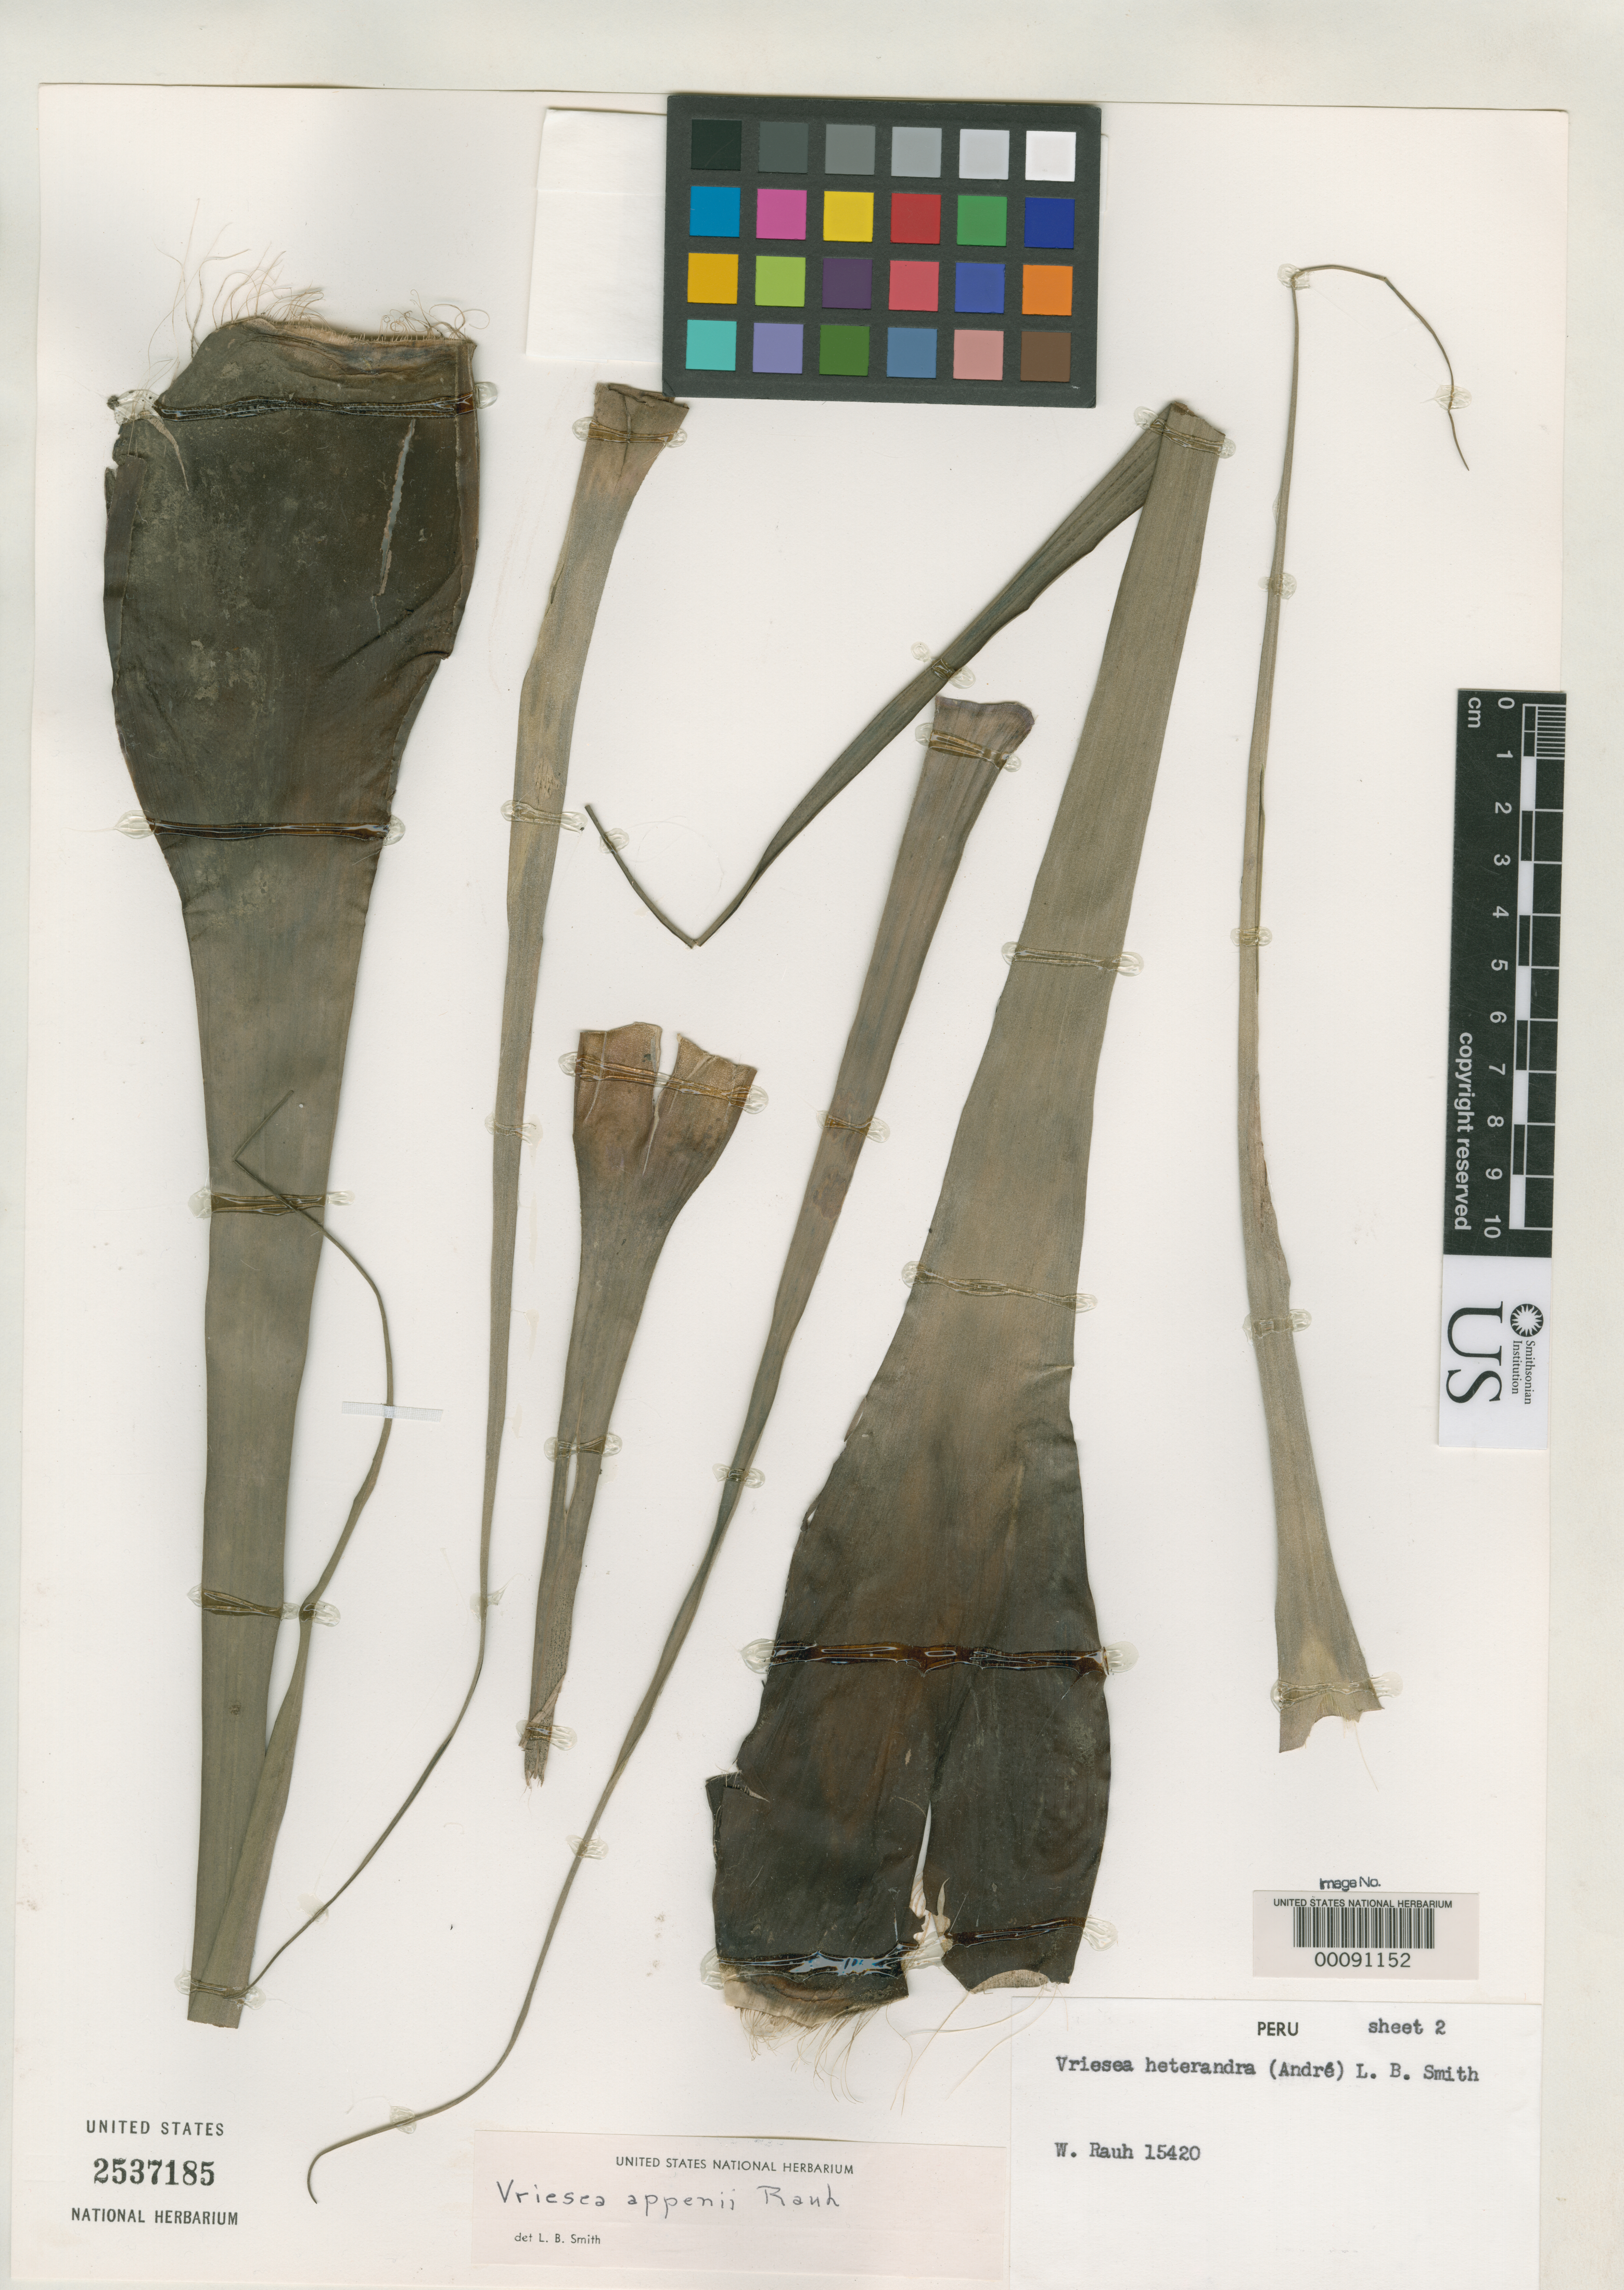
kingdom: Plantae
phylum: Tracheophyta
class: Liliopsida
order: Poales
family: Bromeliaceae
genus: Vriesea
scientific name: Vriesea appenii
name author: Rauh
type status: Holotype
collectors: W. Rauh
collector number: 15420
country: Peru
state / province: Piura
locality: Abra Porculla.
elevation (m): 2000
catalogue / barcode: US 2537185